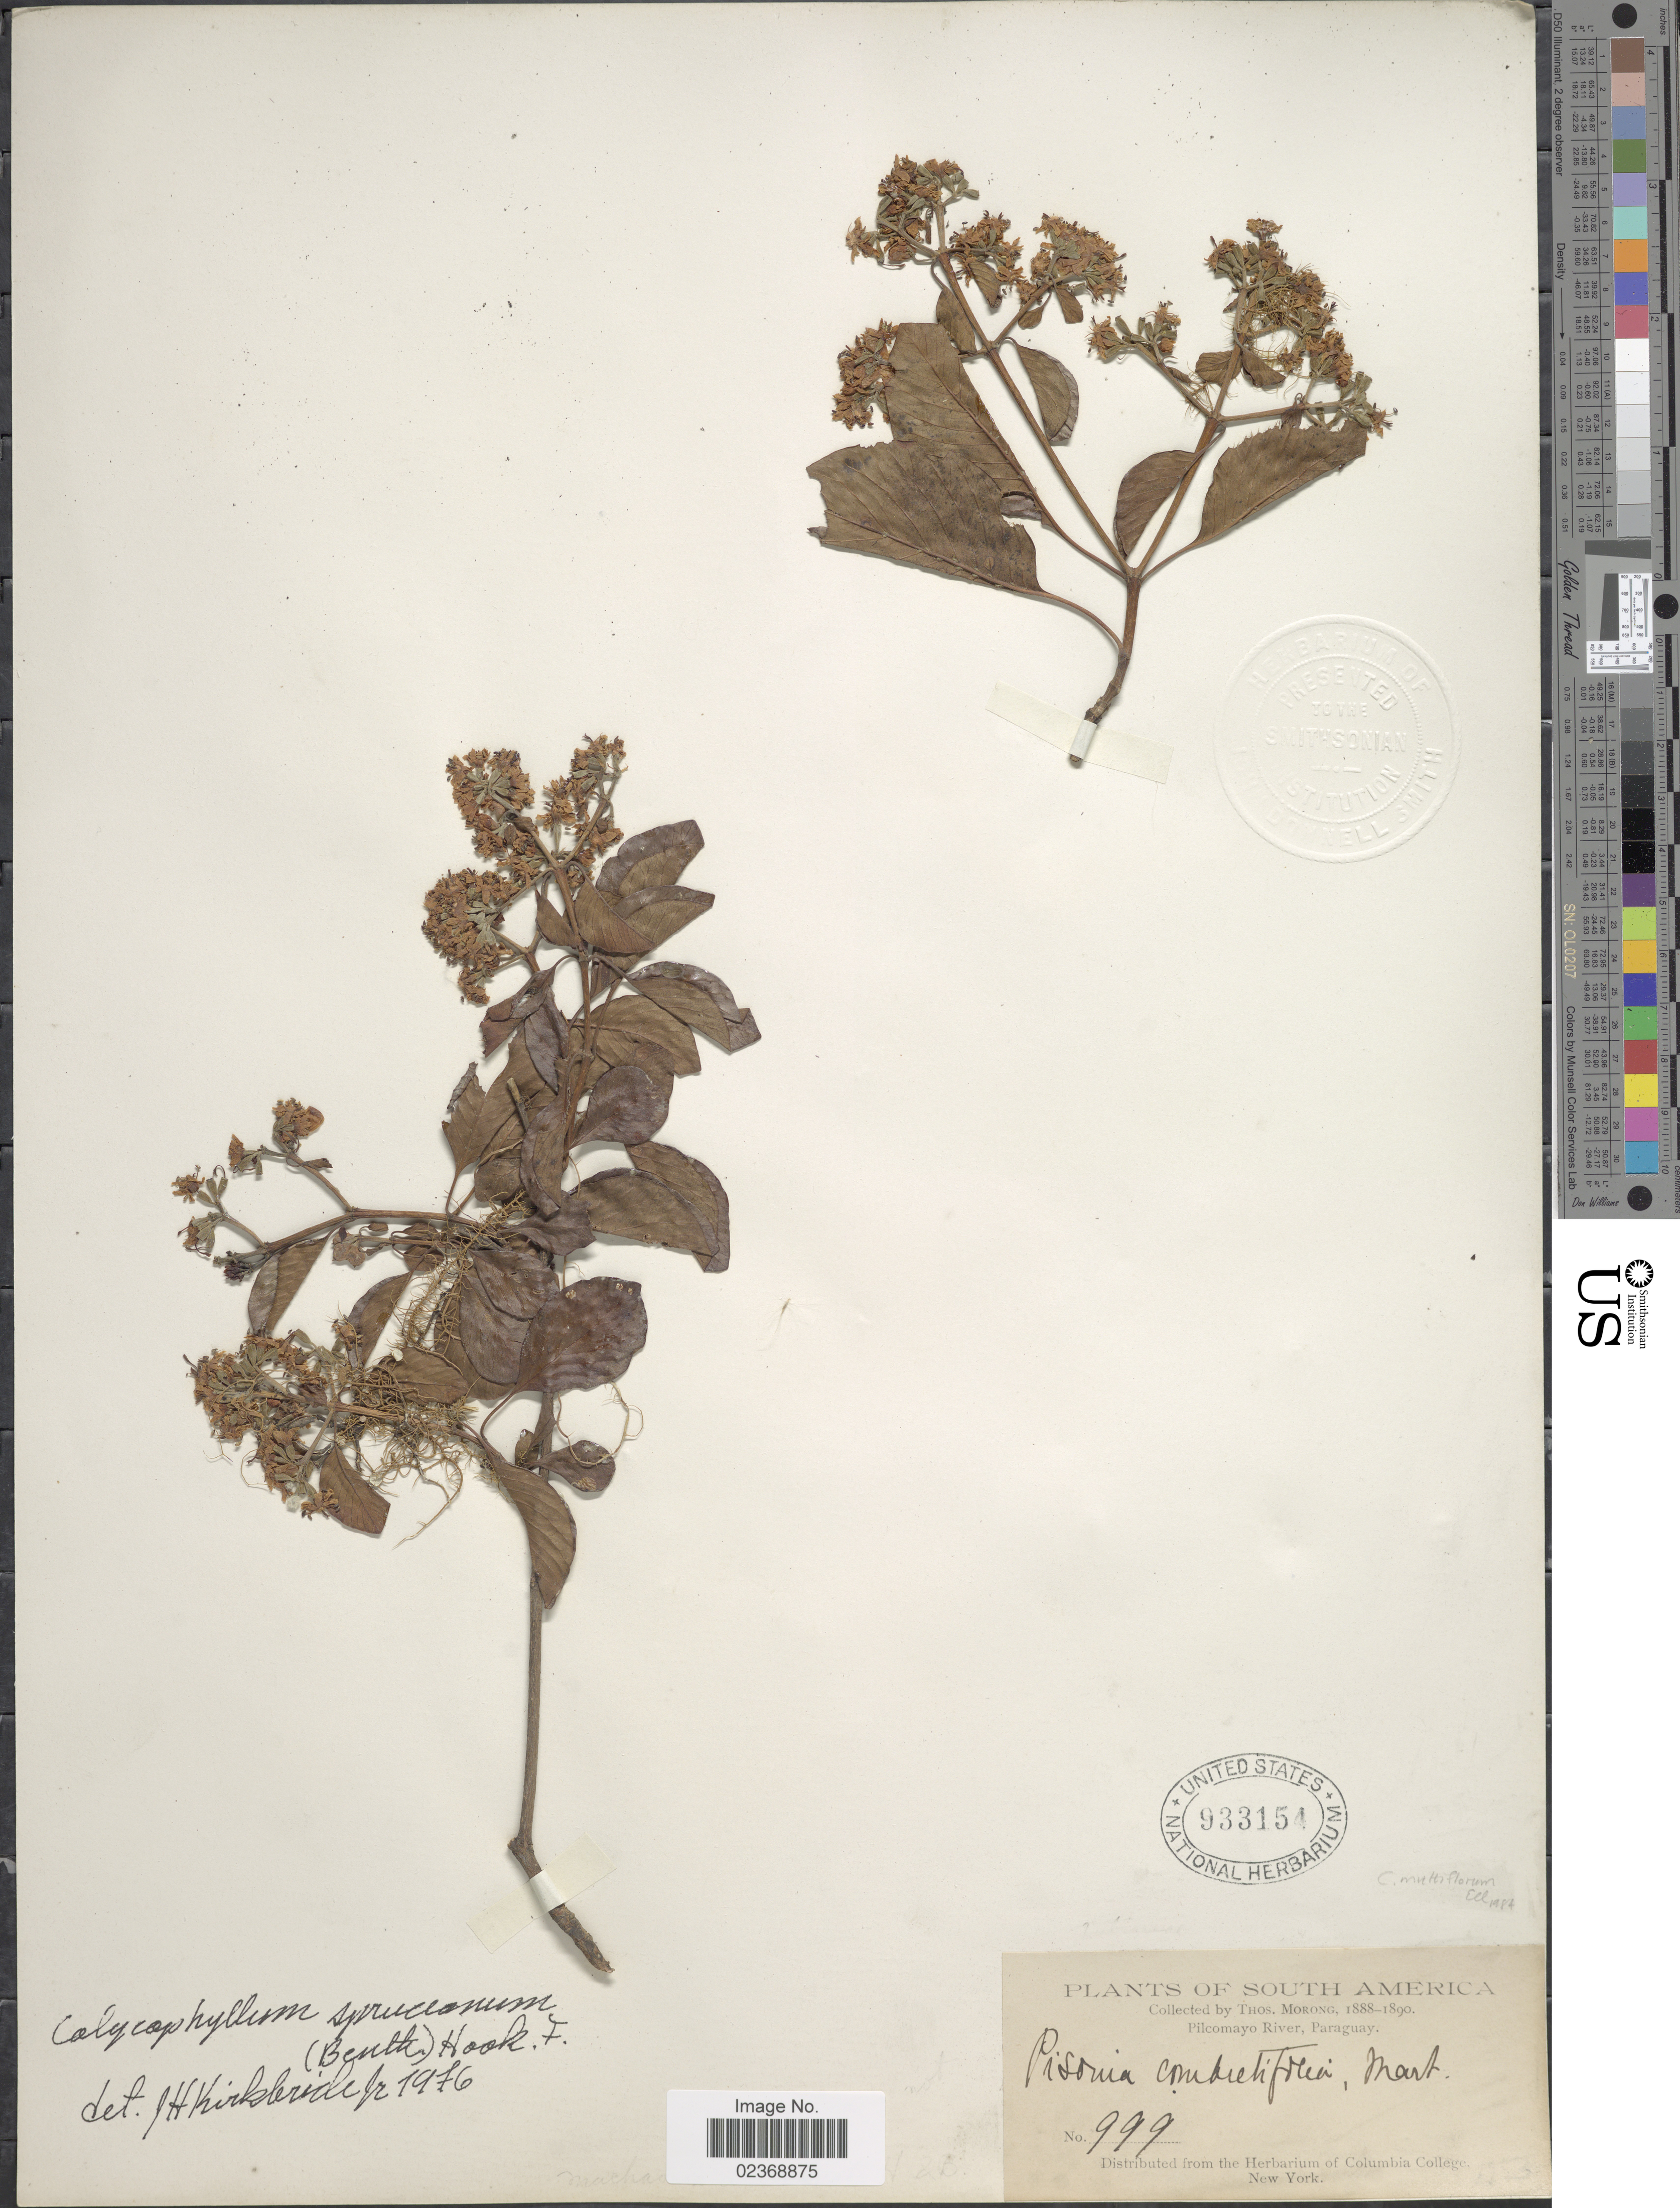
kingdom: Plantae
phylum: Tracheophyta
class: Magnoliopsida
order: Gentianales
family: Rubiaceae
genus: Calycophyllum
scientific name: Calycophyllum multiflorum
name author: Griseb.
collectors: ex herb. T. Morong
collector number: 999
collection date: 1888/1890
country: Paraguay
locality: Pilcomayo River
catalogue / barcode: US 933154